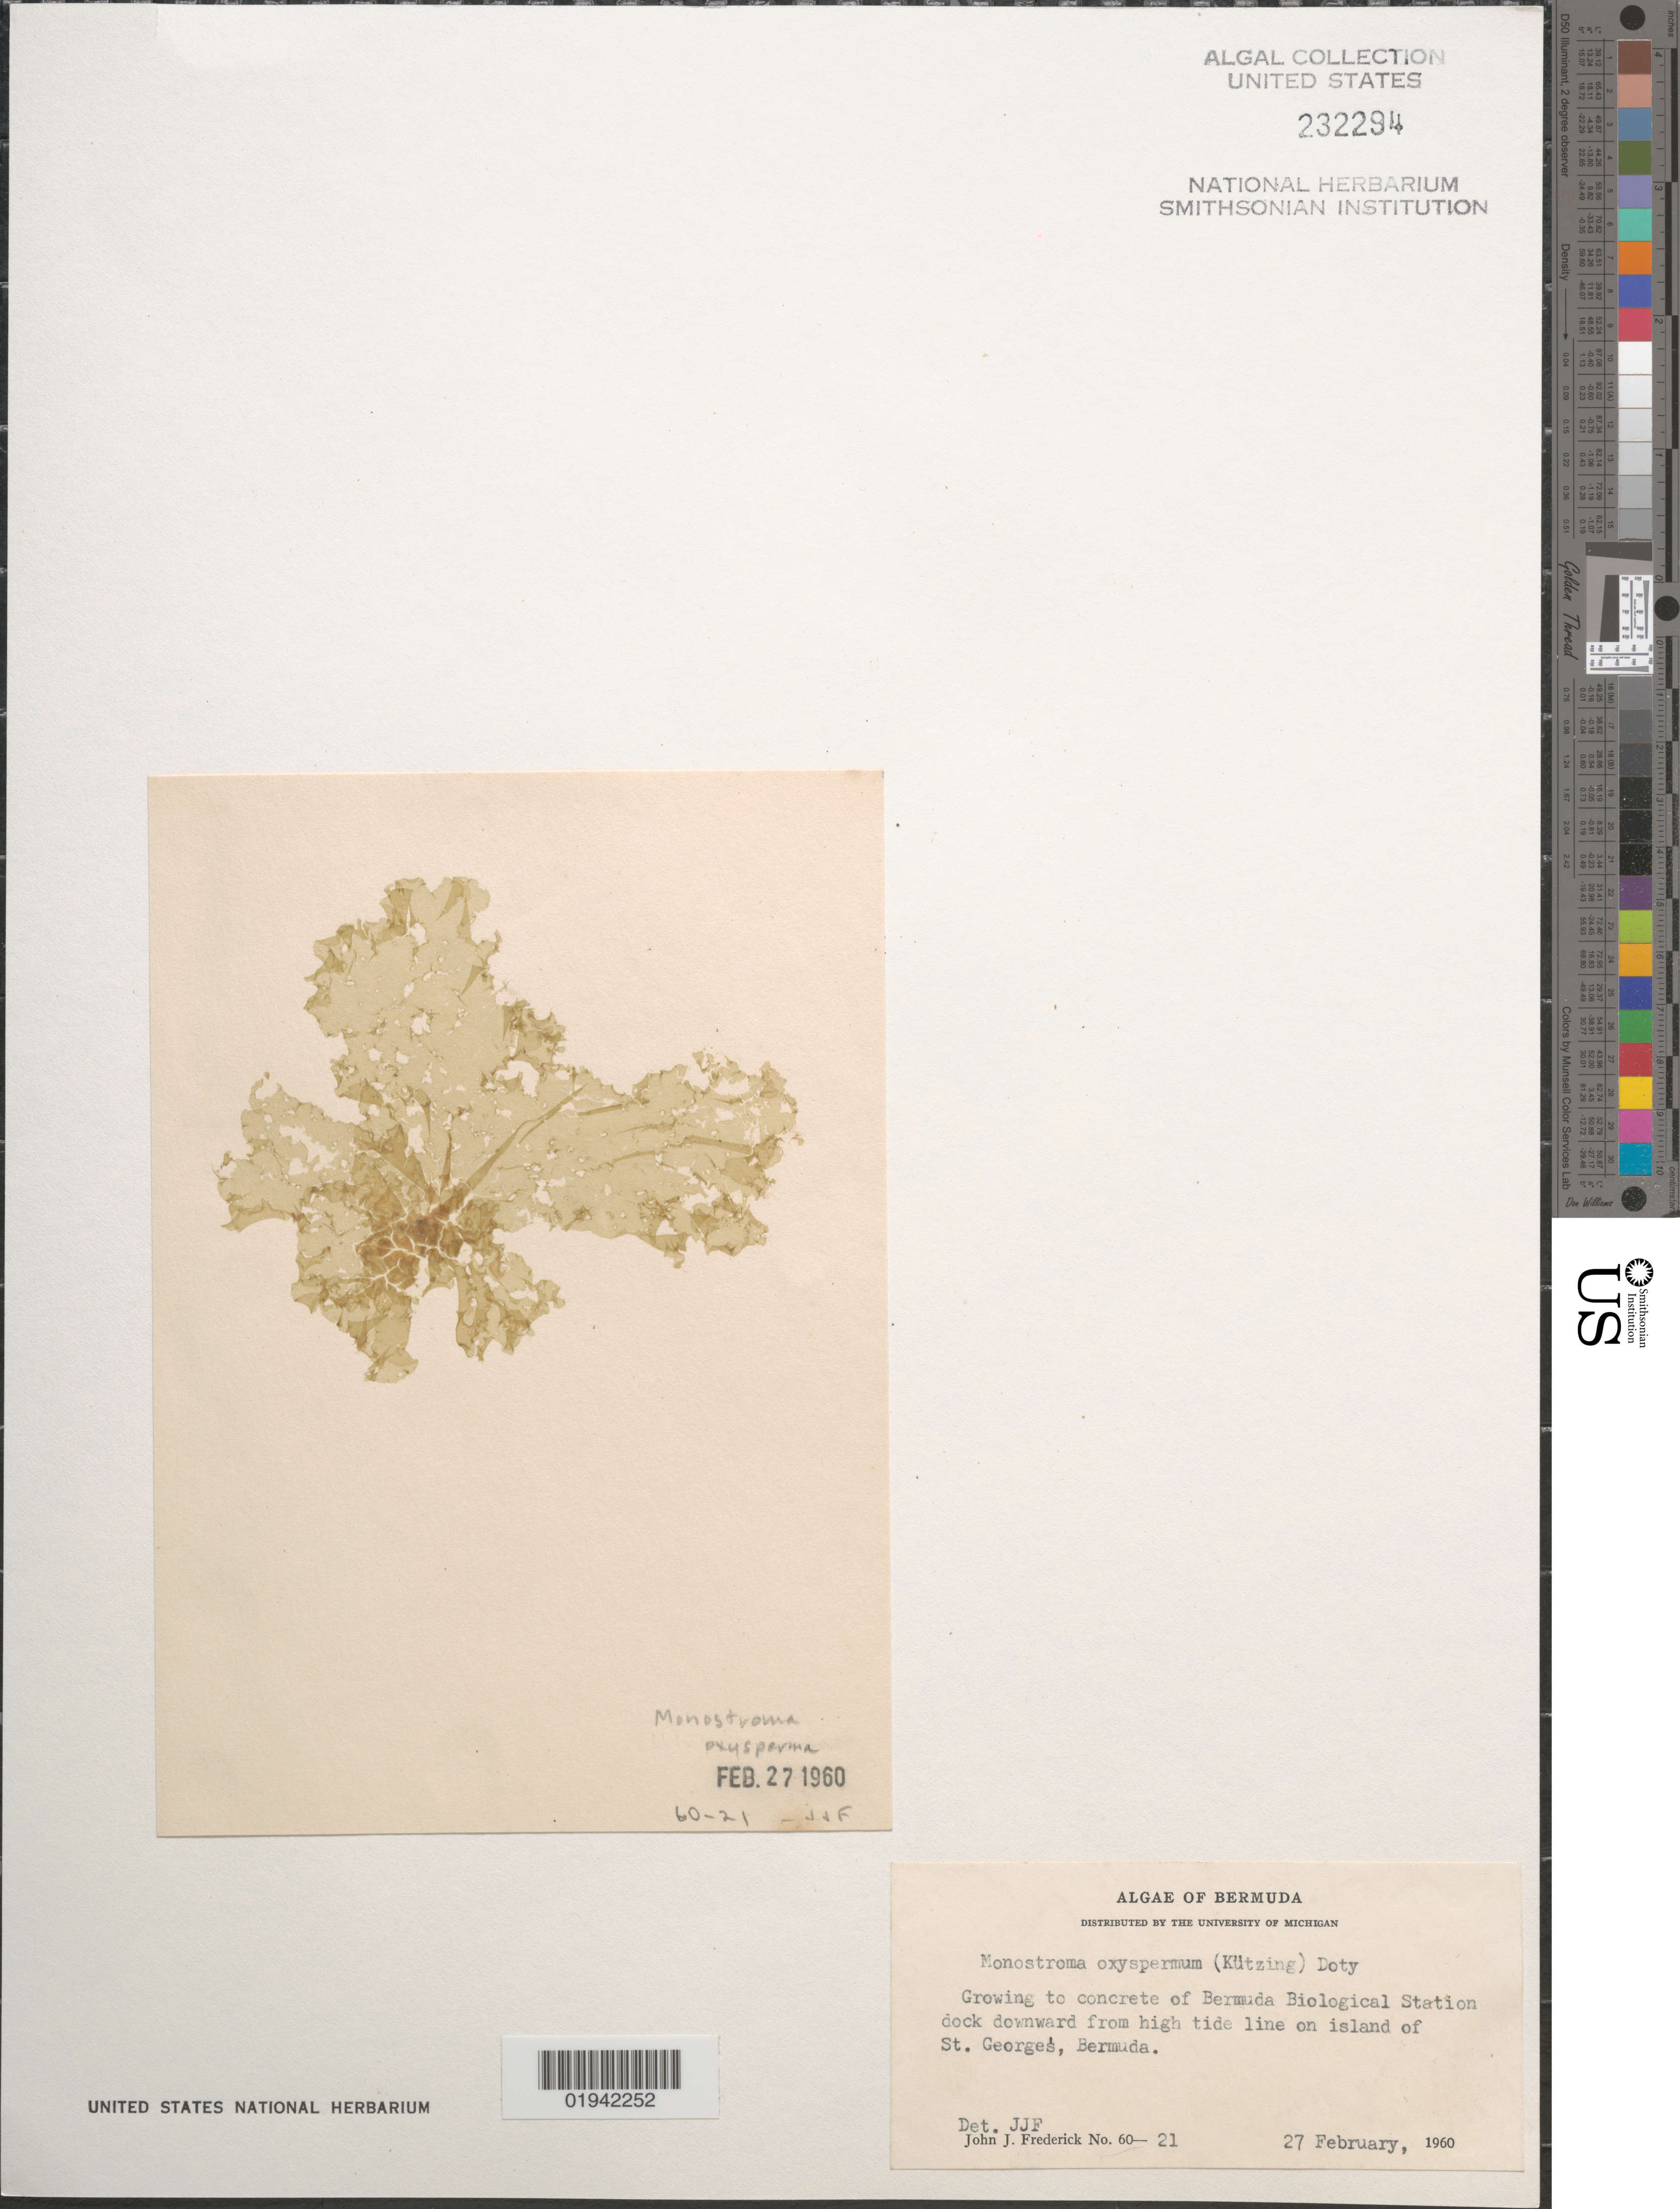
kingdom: Plantae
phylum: Chlorophyta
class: Ulvophyceae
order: Ulvales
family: Gayraliaceae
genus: Gayralia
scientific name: Gayralia oxysperma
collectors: J. Frederick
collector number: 60-21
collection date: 1960-02-27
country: Bermuda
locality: Growing to concrete of Bermuda Biological Station dock downward from high tide line on island of St. Georges.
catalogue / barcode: US 232294